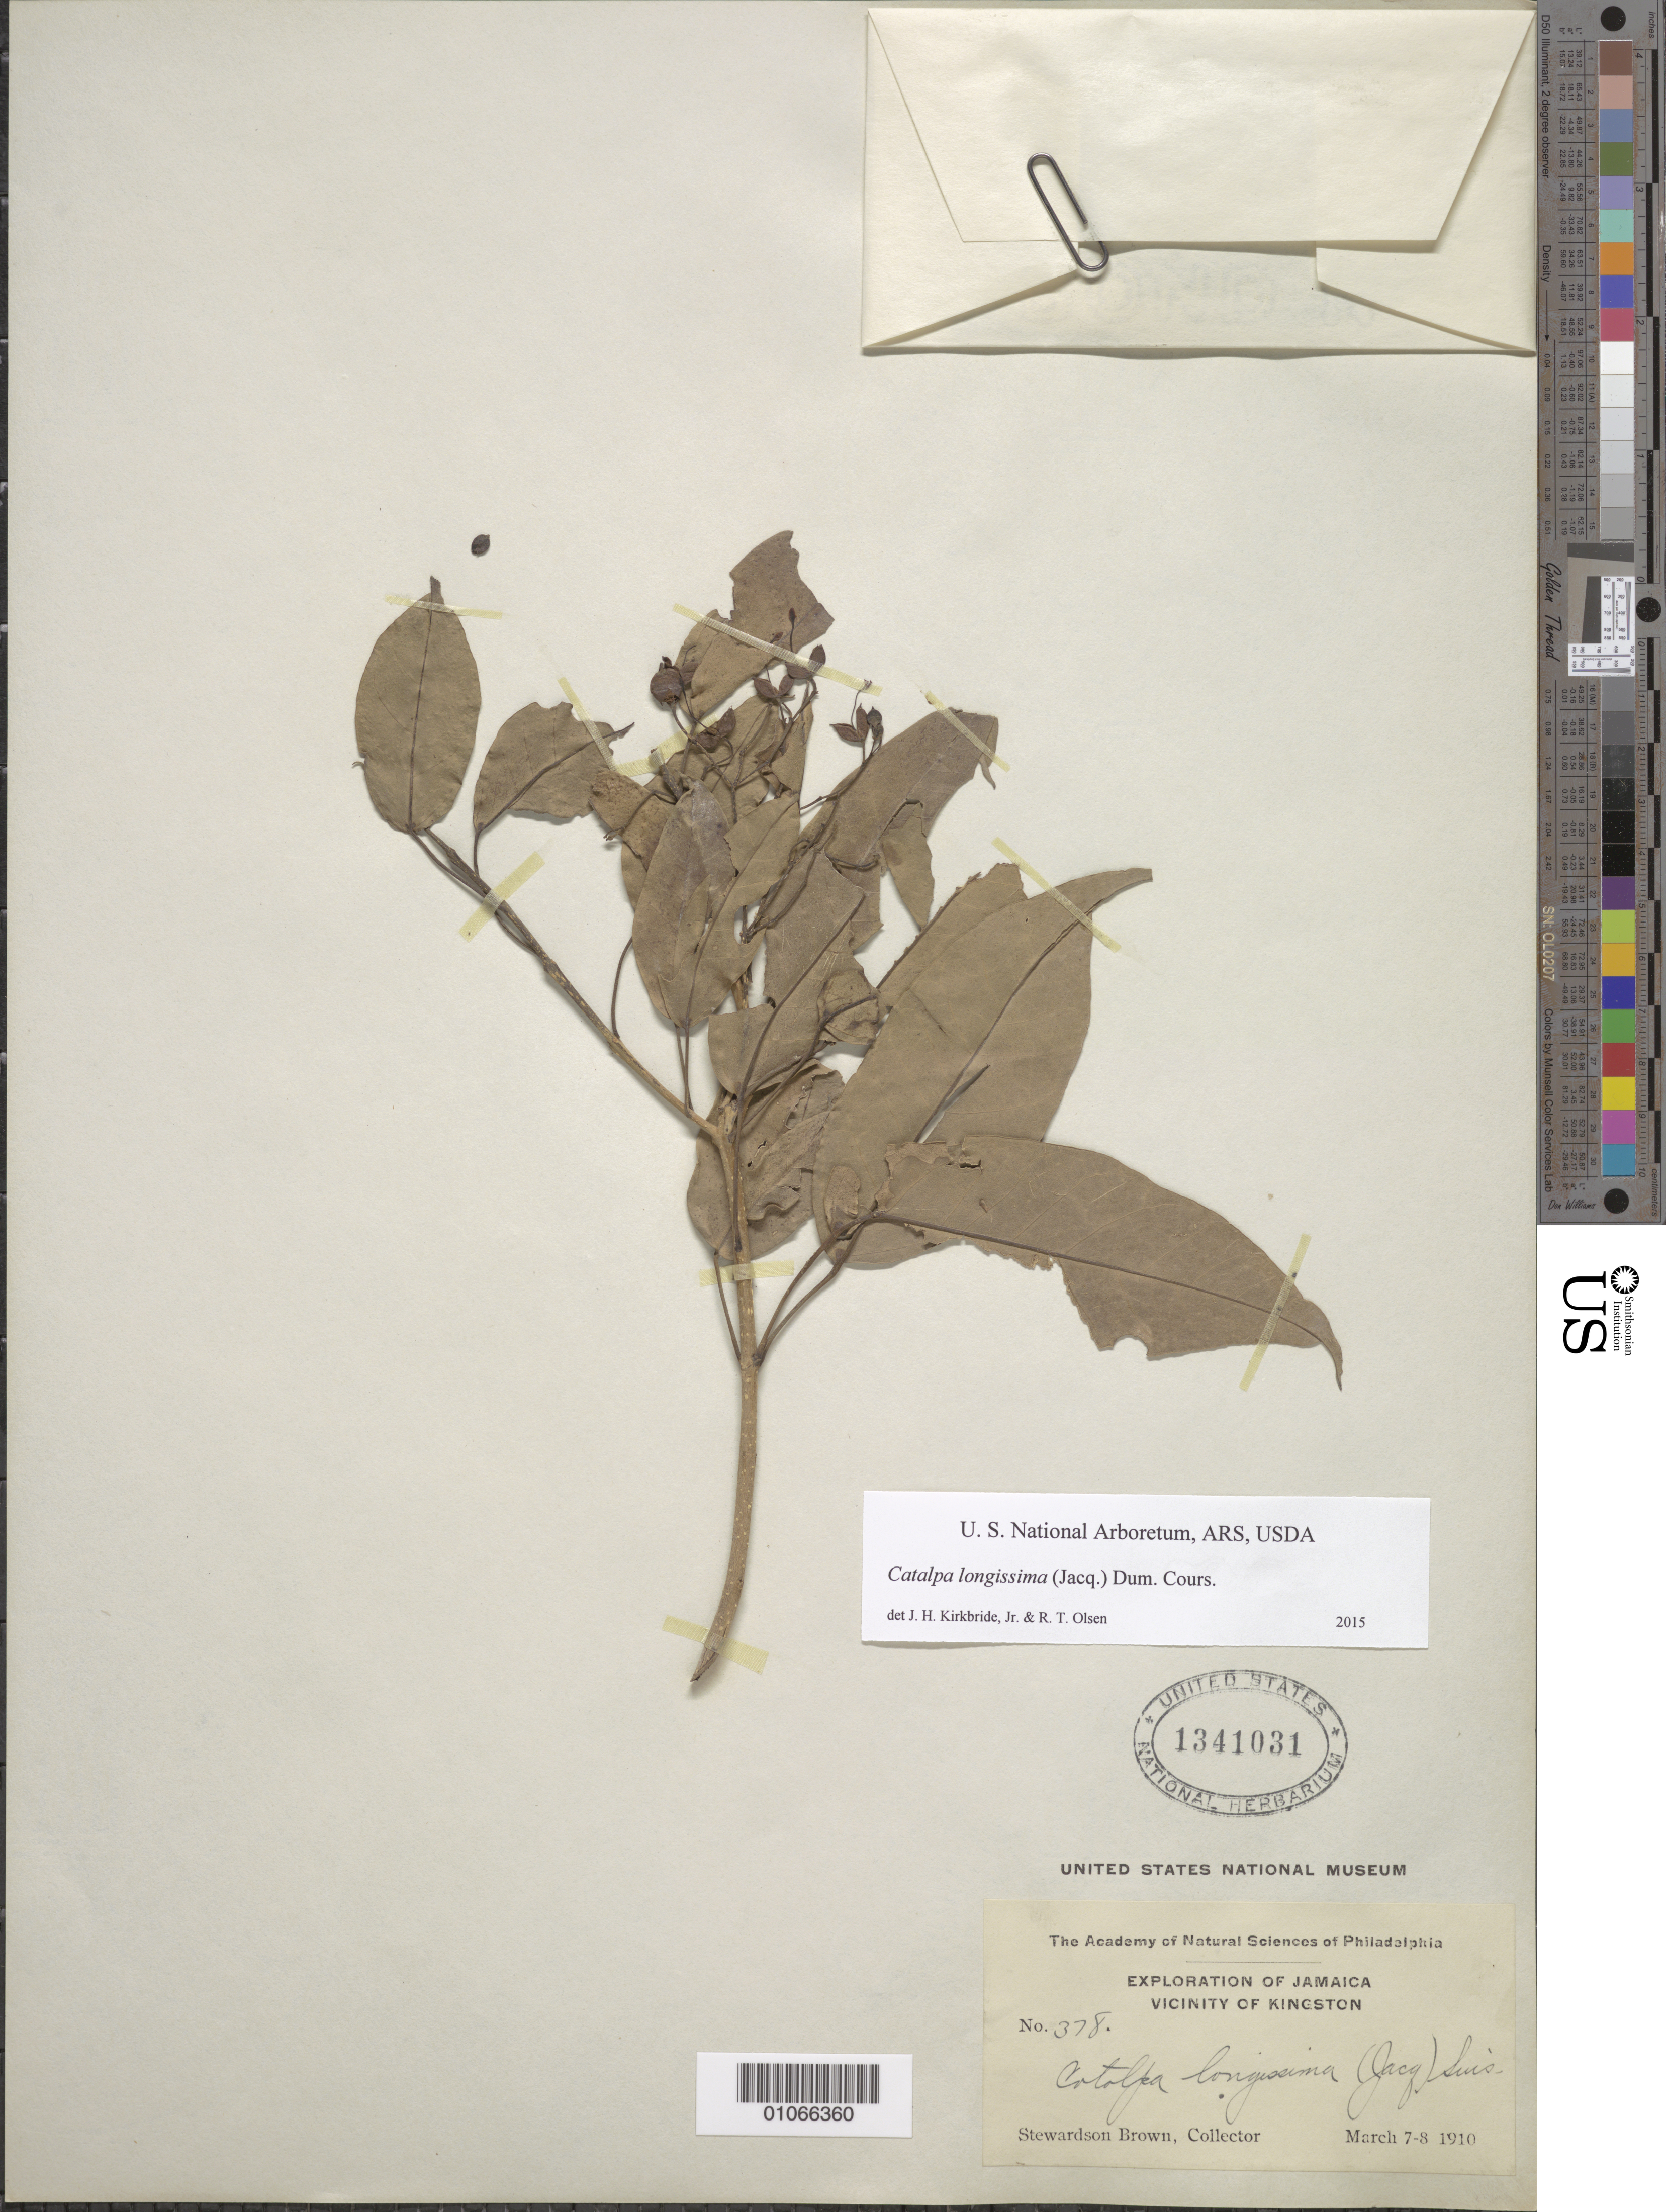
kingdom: Plantae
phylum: Tracheophyta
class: Magnoliopsida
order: Lamiales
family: Bignoniaceae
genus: Catalpa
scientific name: Catalpa longissima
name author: (Jacq.) Dum. Cours.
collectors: S. Brown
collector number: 378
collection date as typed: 07 Mar 1910 to 08 Mar 1910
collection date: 1910-03-07/1910-03-08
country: Jamaica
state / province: Kingston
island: Jamaica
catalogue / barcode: US 1341031